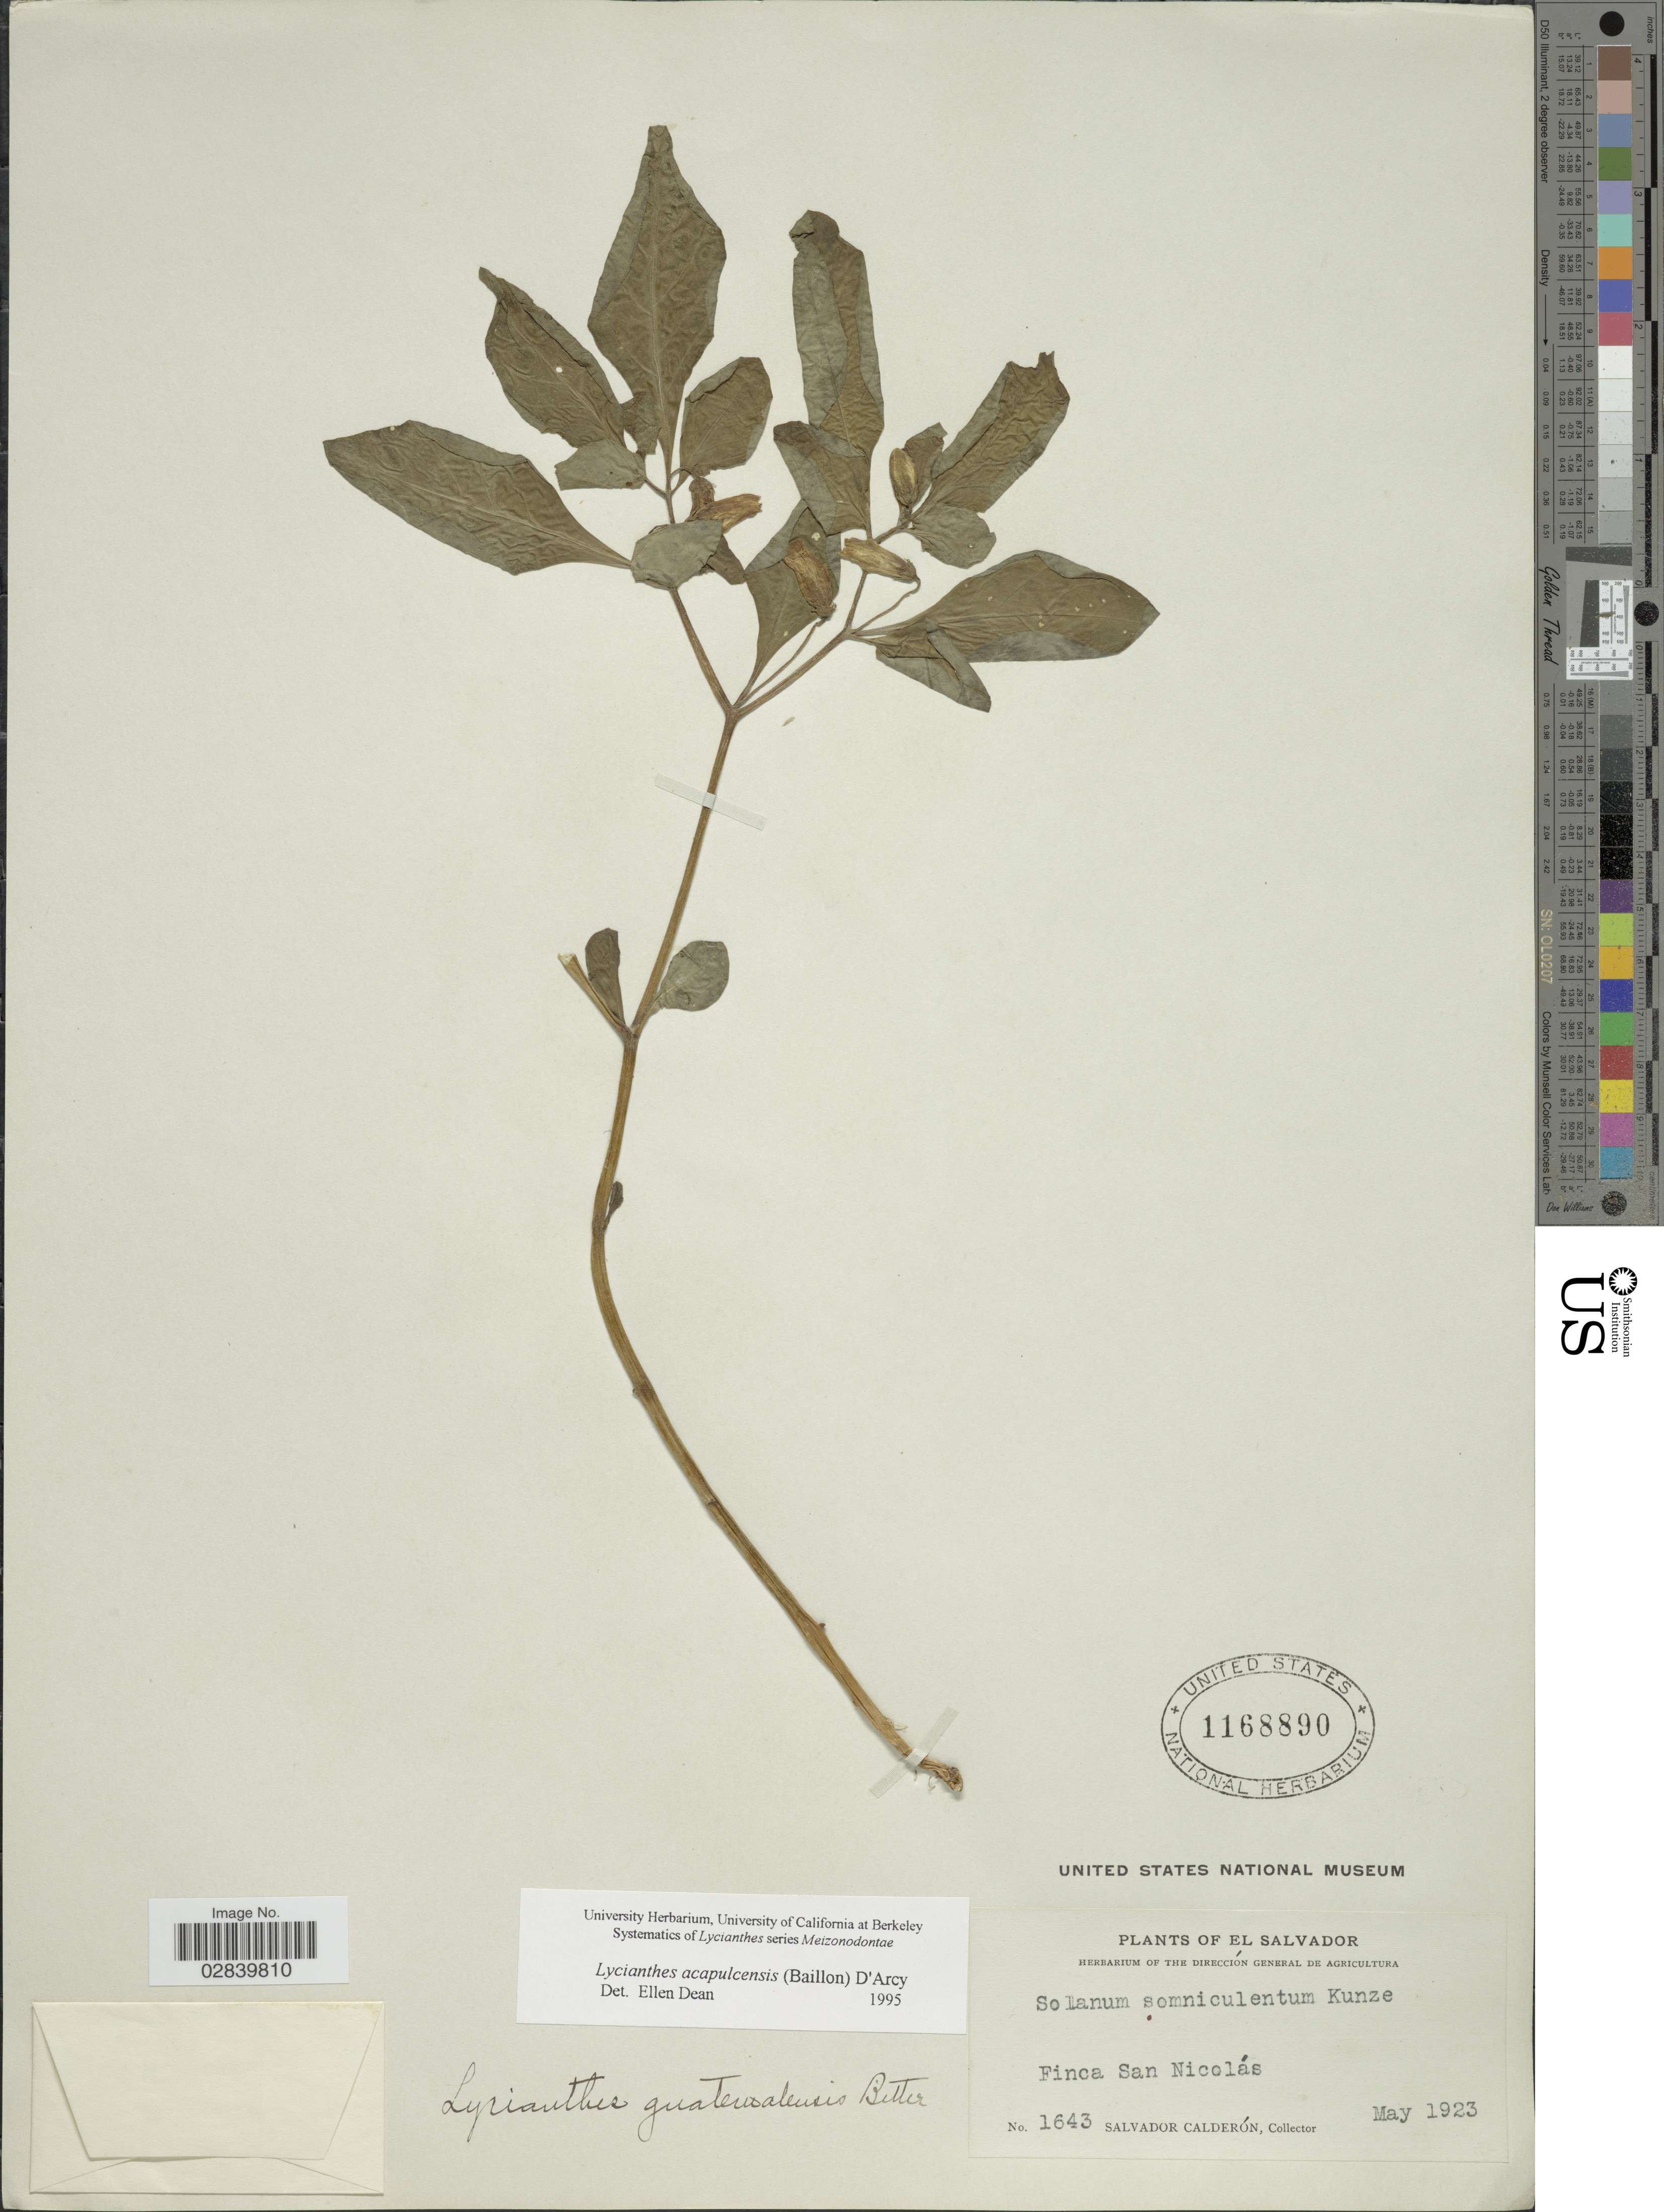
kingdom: Plantae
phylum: Tracheophyta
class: Magnoliopsida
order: Solanales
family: Solanaceae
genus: Lycianthes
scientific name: Lycianthes acapulcensis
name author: (Baill.) D'Arcy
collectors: S. Calderón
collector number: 1643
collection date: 1923-05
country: El Salvador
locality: Finca San Nicolás.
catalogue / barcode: US 1168890